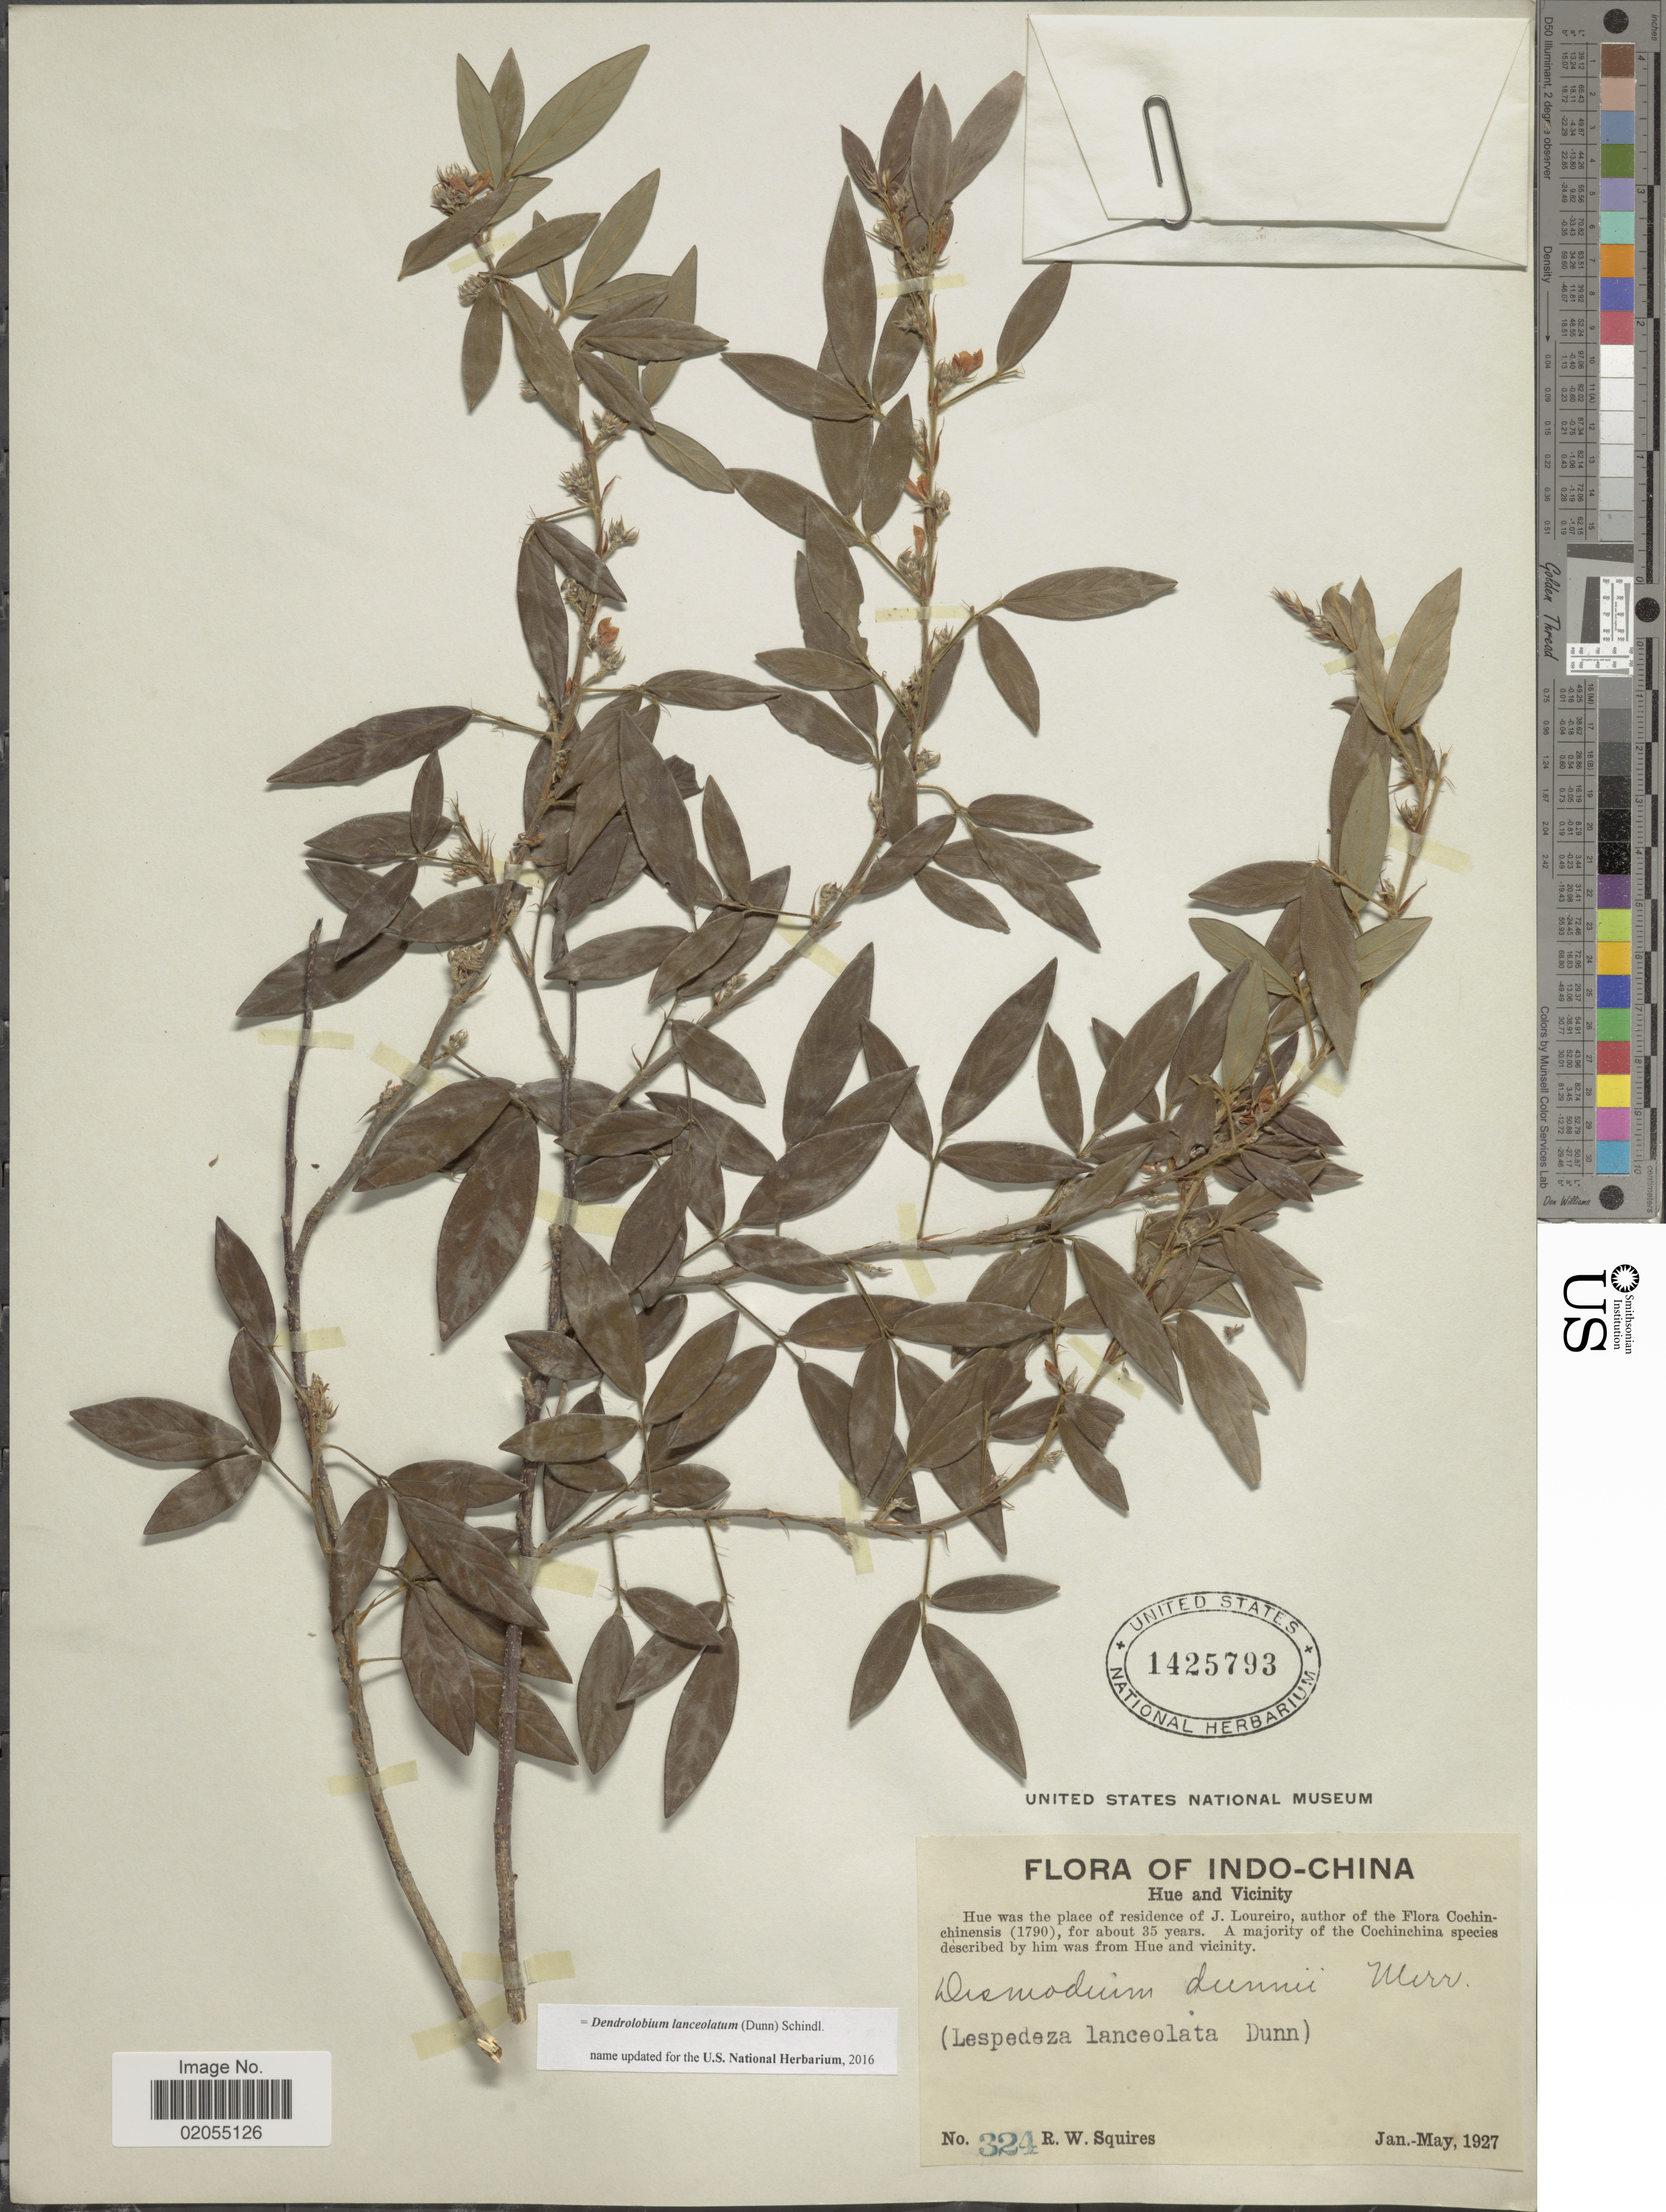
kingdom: Plantae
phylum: Tracheophyta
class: Magnoliopsida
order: Fabales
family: Fabaceae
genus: Dendrolobium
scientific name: Dendrolobium lanceolatum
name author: Schindl.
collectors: R. Squires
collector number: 324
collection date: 1927-01/1927-05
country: Vietnam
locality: Indo-China. Hue and Vicinity.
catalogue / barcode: US 1425793